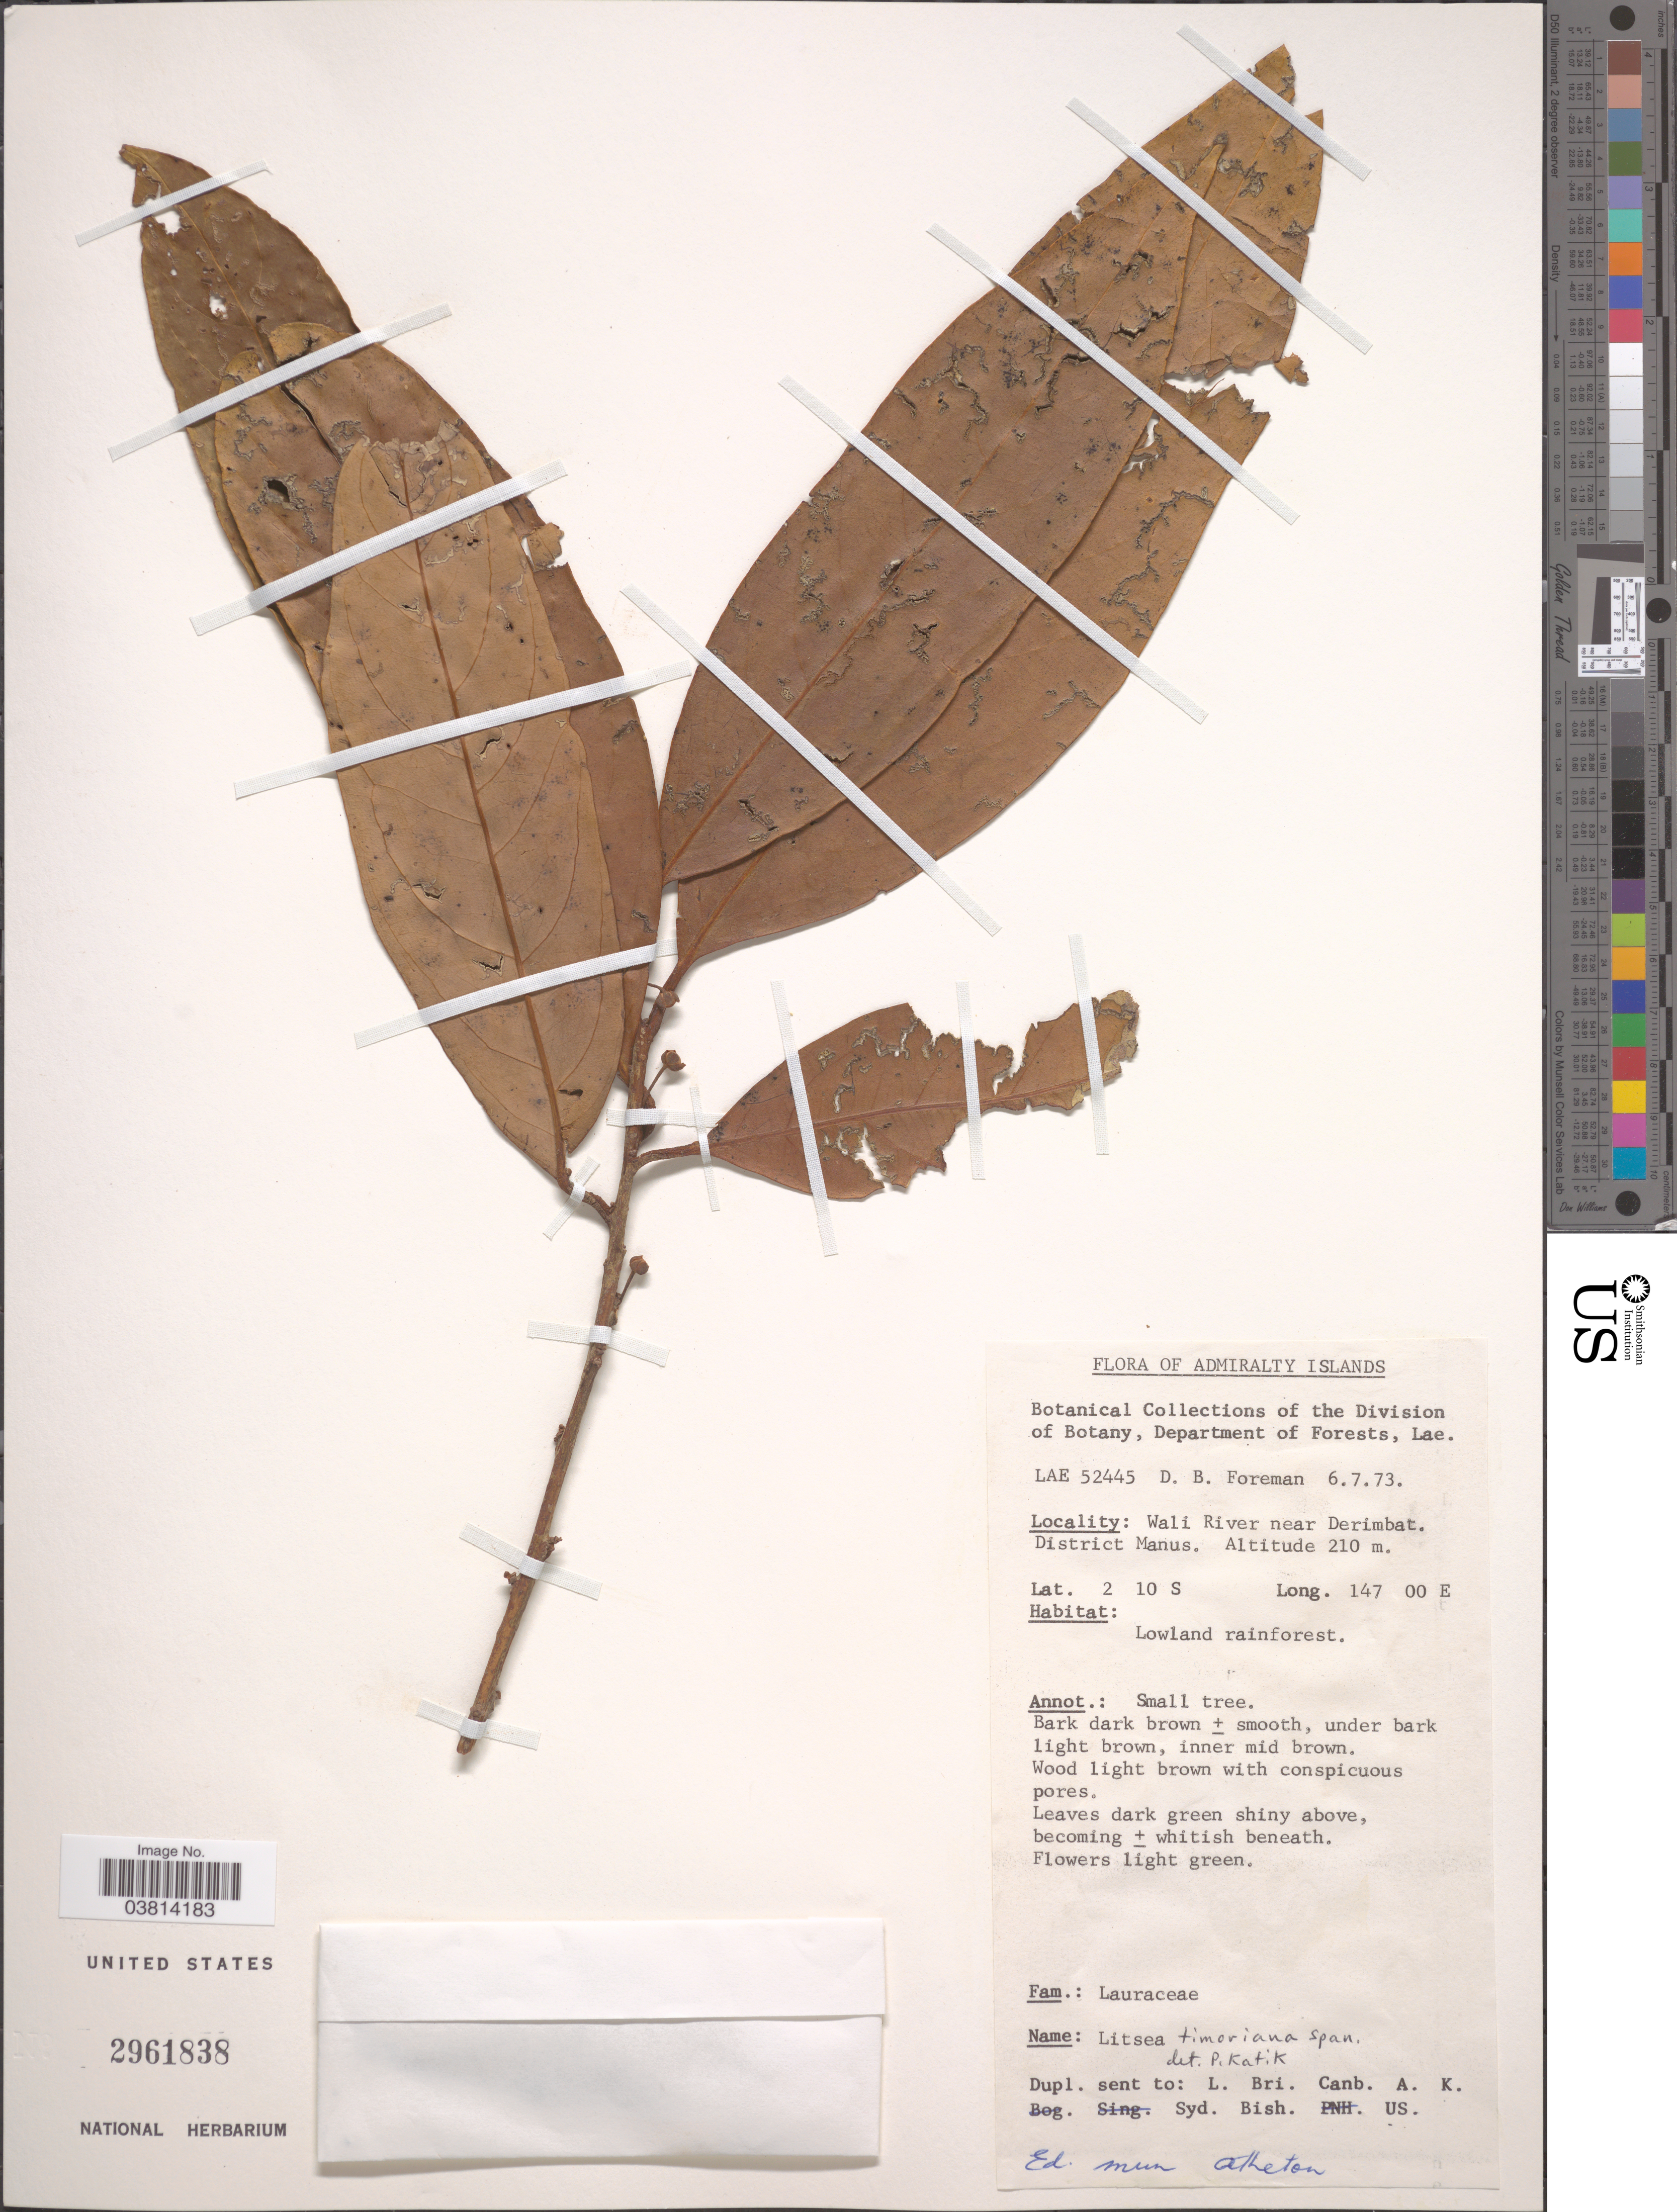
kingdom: Plantae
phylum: Tracheophyta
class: Magnoliopsida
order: Laurales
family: Lauraceae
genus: Litsea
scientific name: Litsea timoriana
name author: Span.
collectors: D. Foreman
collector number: LAE 52445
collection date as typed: Transcribed d/m/y: 6/7/73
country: Papua New Guinea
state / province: Manus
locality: Wali River near Derimbat. District Manus.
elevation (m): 210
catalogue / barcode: US 2961838